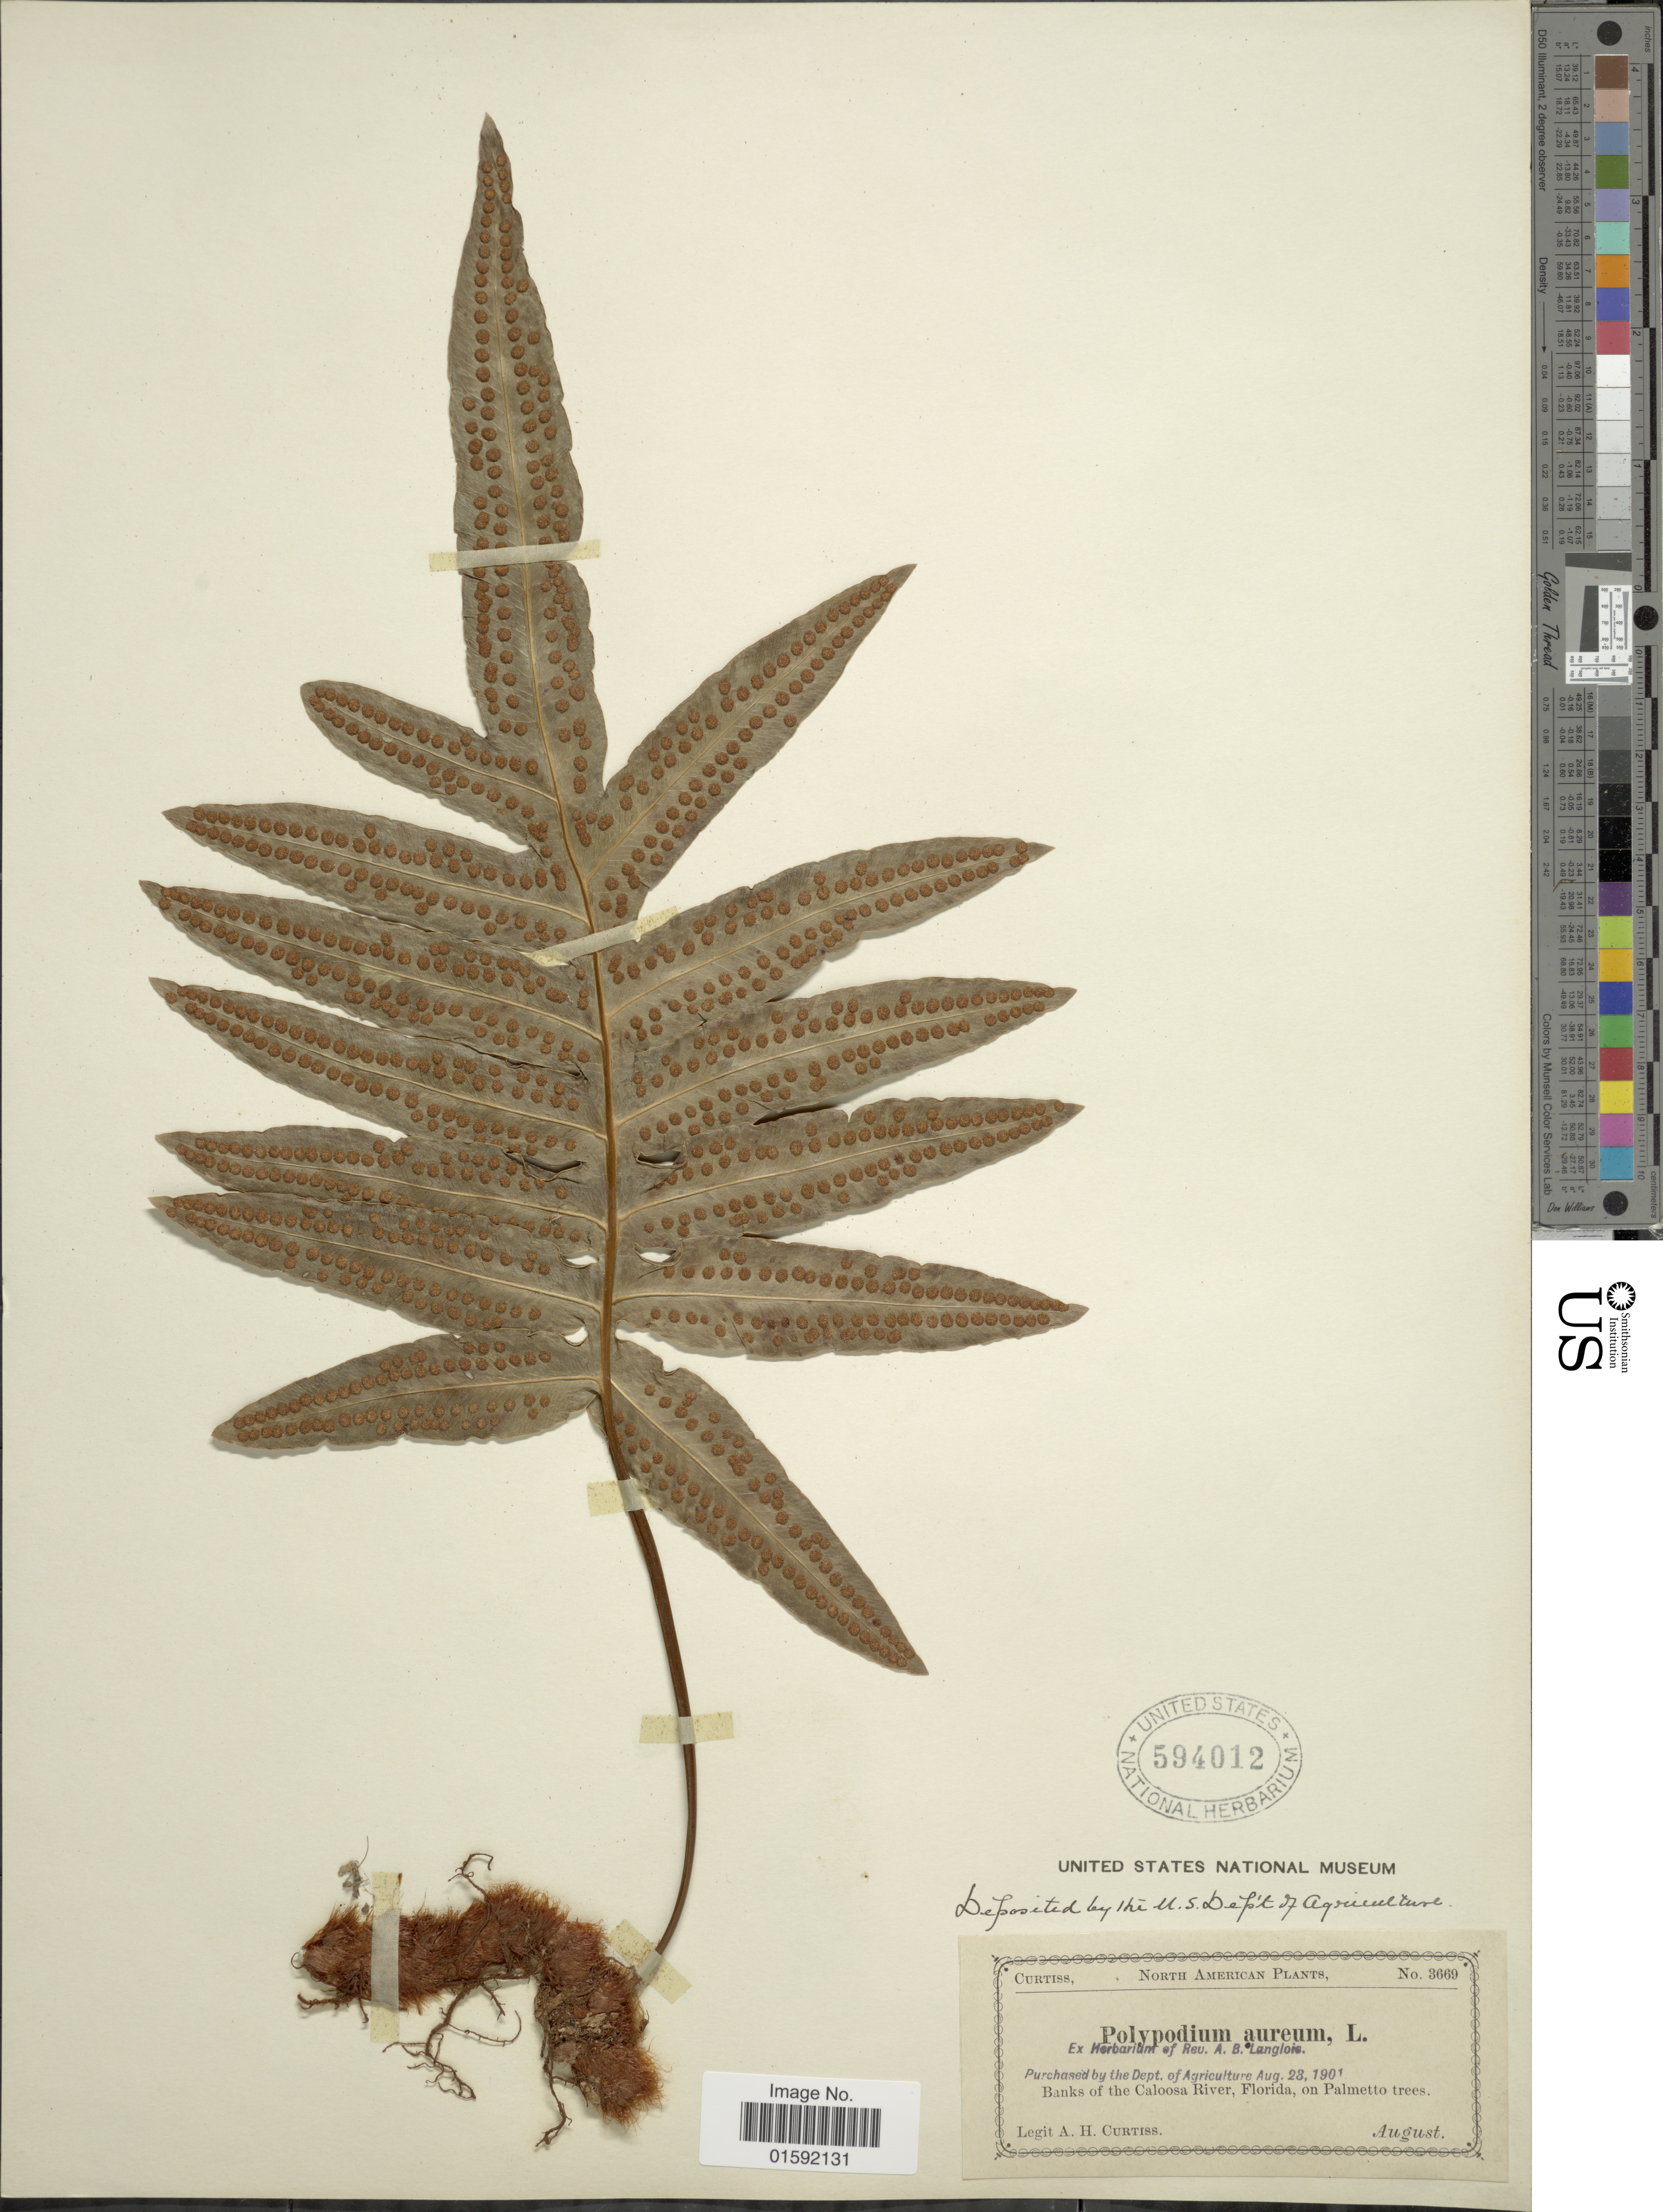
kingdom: Plantae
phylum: Tracheophyta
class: Polypodiopsida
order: Polypodiales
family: Polypodiaceae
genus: Phlebodium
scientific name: Phlebodium aureum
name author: (L.) J. Sm.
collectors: A. H. Curtiss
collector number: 3669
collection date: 1901-08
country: United States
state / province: Florida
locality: Banks of the Caloosa River, on Palmetto trees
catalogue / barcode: US 594012